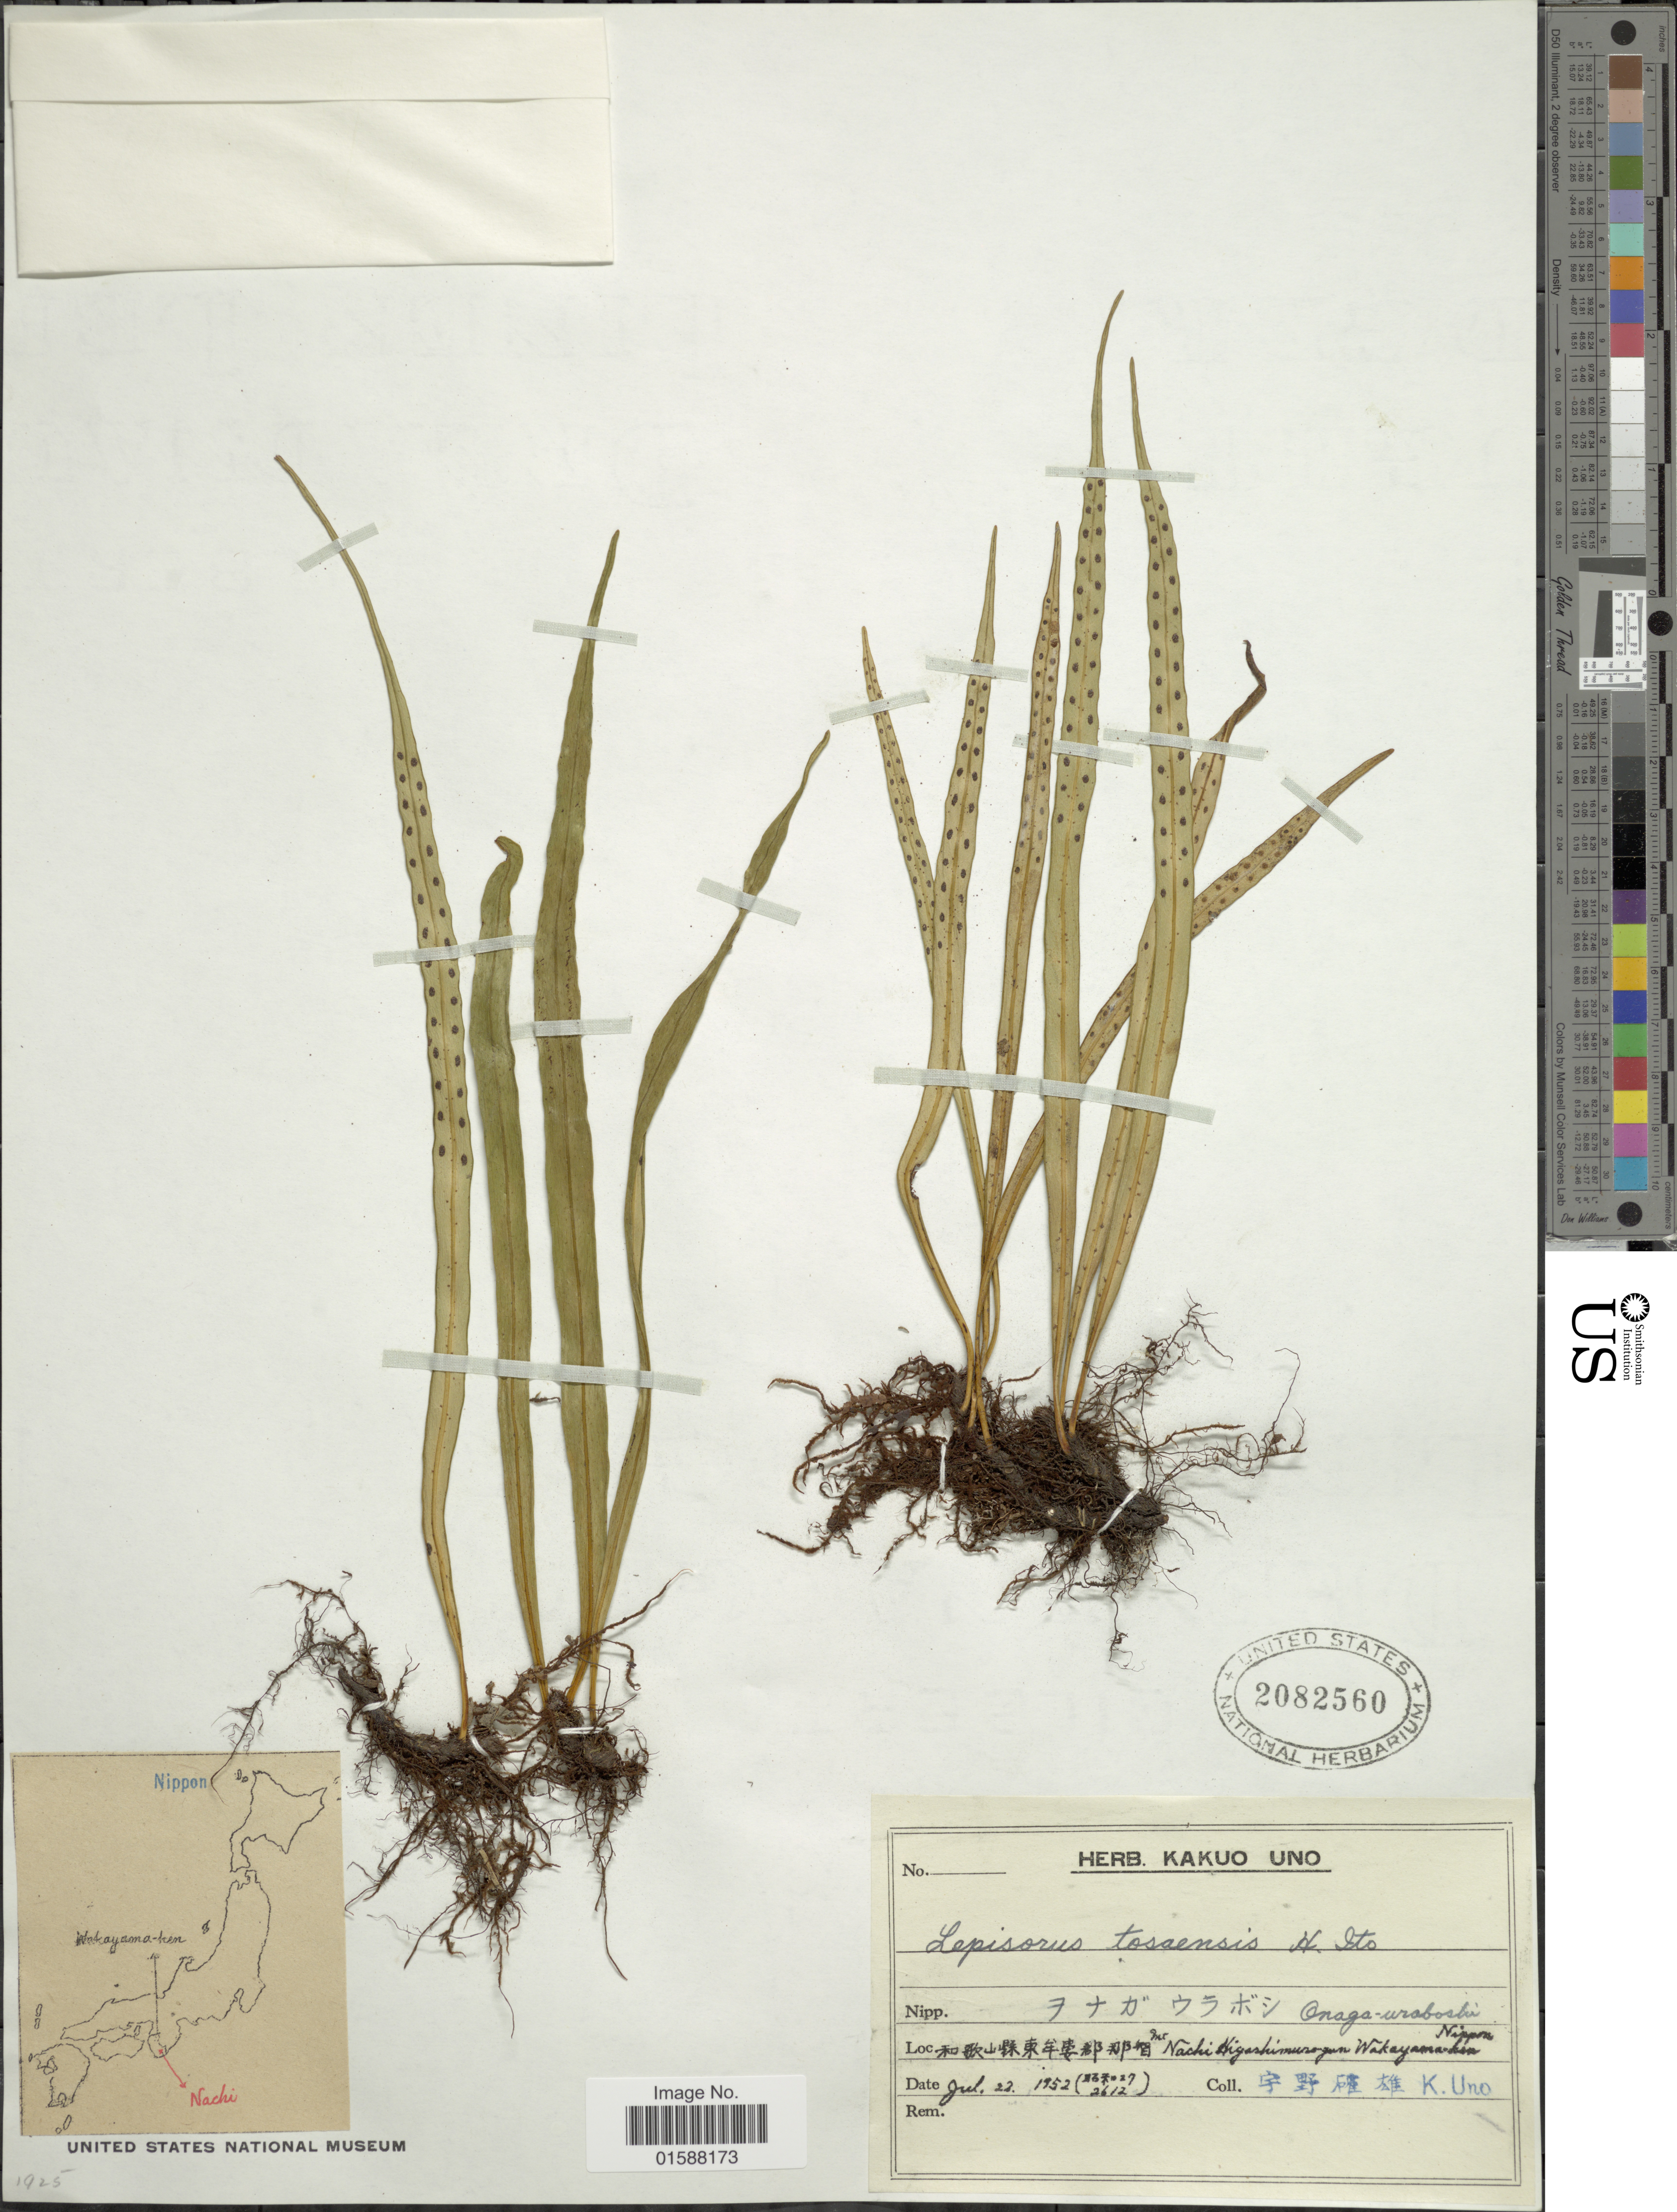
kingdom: Plantae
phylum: Tracheophyta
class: Polypodiopsida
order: Polypodiales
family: Polypodiaceae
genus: Lepisorus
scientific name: Lepisorus tosaensis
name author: (Makino) H. Itô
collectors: K. Uno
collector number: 2612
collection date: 1952-07-22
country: Japan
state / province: Wakayama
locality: Nachi Higashimuro-gun Wakayama-ken. Nippon.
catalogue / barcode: US 2082560